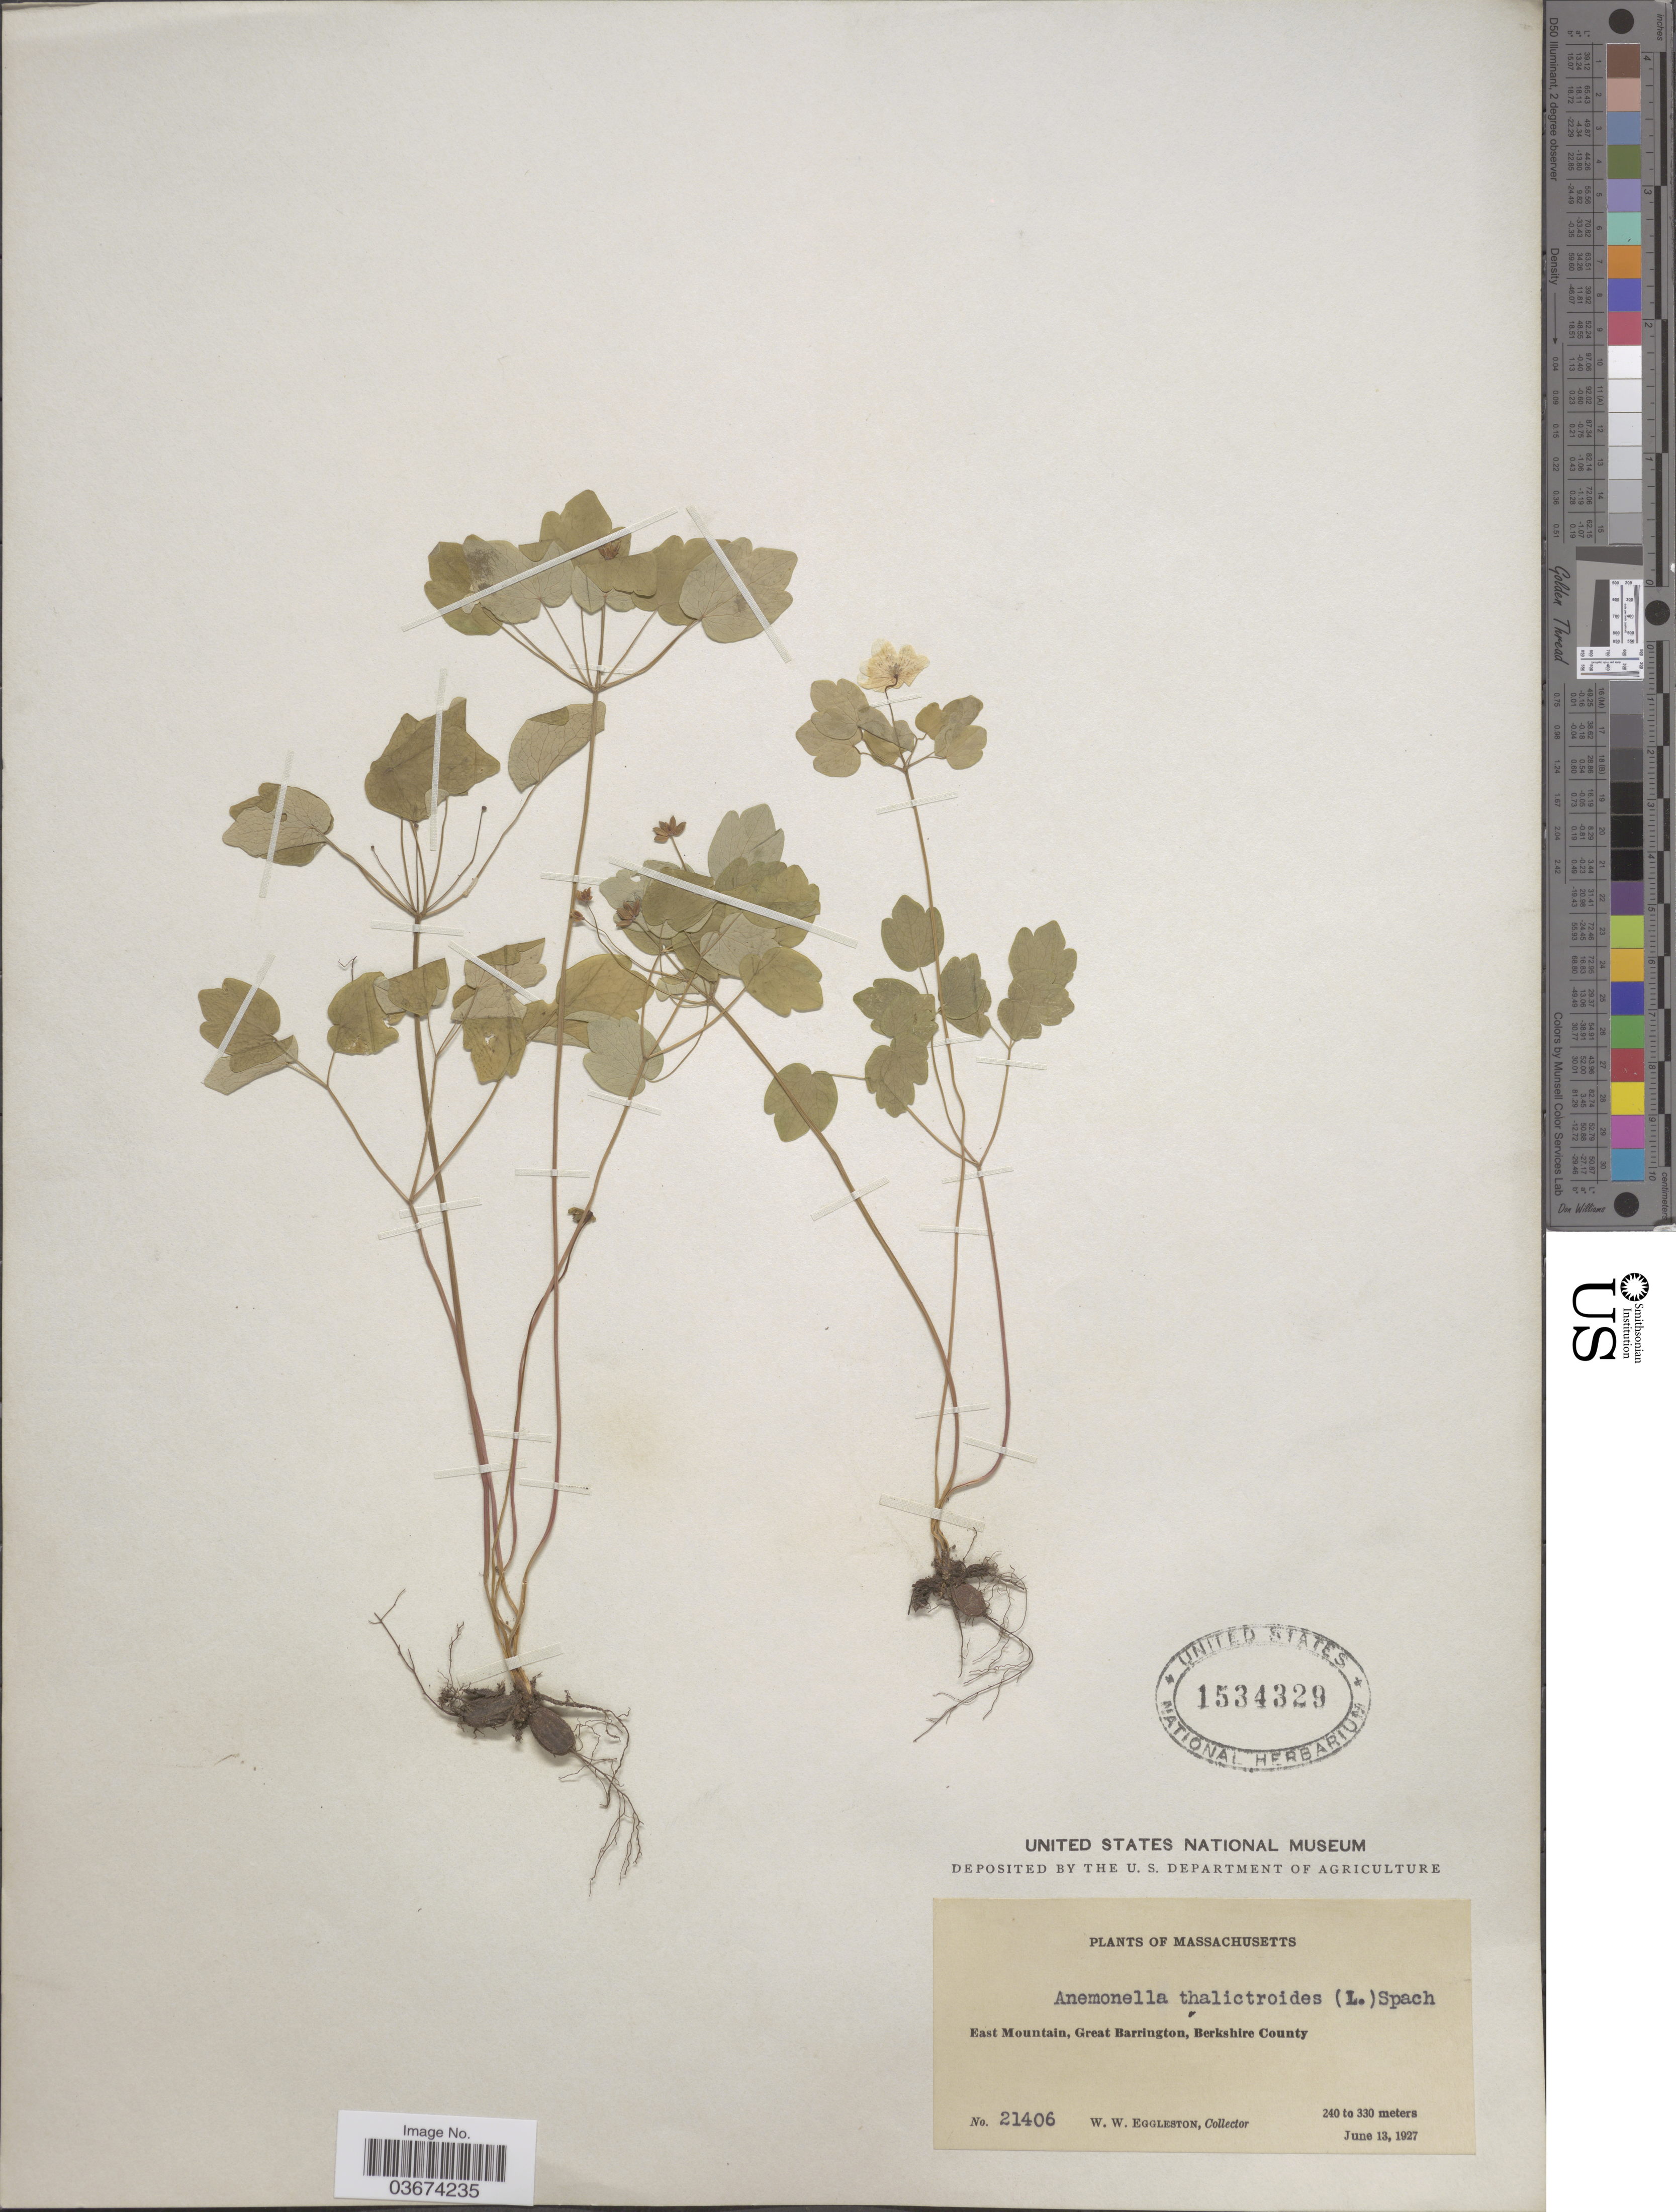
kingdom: Plantae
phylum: Tracheophyta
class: Magnoliopsida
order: Ranunculales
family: Ranunculaceae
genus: Thalictrum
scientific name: Thalictrum thalictroides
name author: (L.) A.J. Eames & B. Boivin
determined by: Strong, M. T., (US), Smithsonian Institution - National Museum of Natural History (UNITED STATES)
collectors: W. W. Eggleston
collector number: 21406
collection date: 1927-06-13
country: United States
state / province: Massachusetts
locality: East Mountain, Great Barrington, Berkshire County.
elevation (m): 240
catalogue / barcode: US 1534329